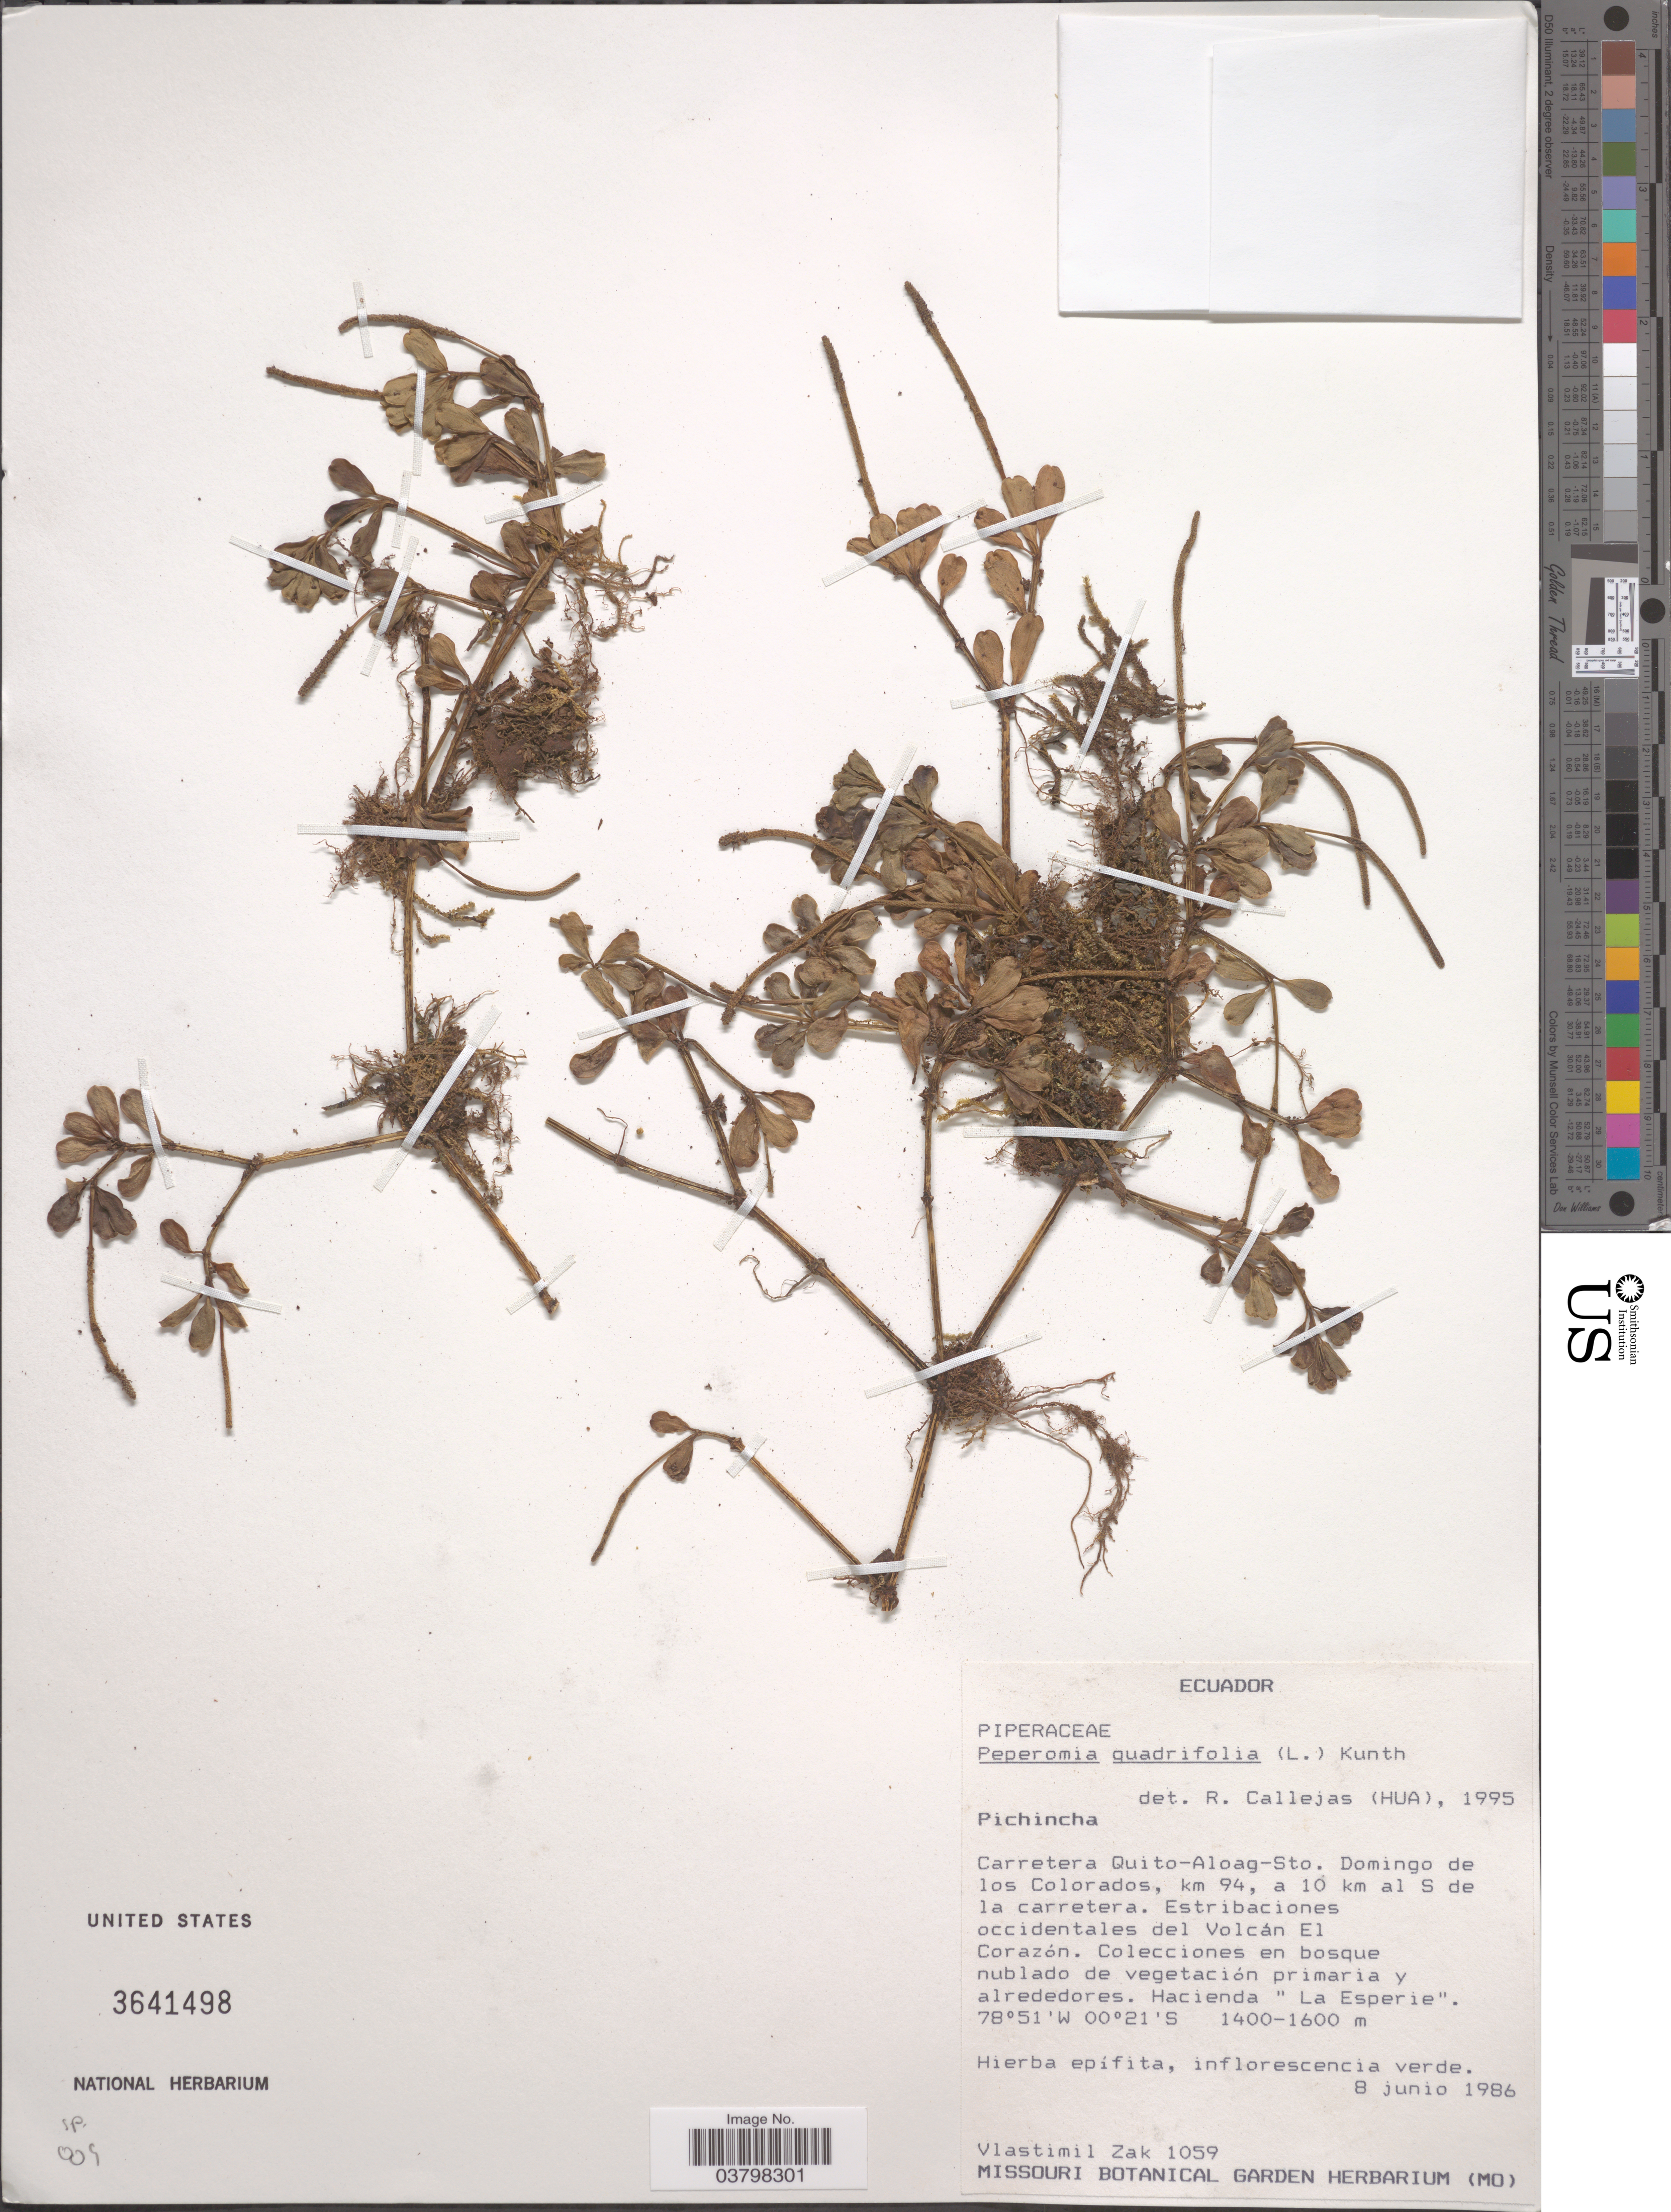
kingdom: Plantae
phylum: Tracheophyta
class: Magnoliopsida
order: Piperales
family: Piperaceae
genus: Peperomia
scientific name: Peperomia quadrifolia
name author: (L.) Kunth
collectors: V. Zak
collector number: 1059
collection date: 1986-06-08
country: Ecuador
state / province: Pichincha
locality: Carretera Quito-Aloag-Sto. Domingo de los Colorados, km 94, a 10 km al S de la carretera. Estribaciones occidentales del Volcán El Corazón. Hacienda "La Esperie".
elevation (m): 1400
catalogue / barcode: US 3641498